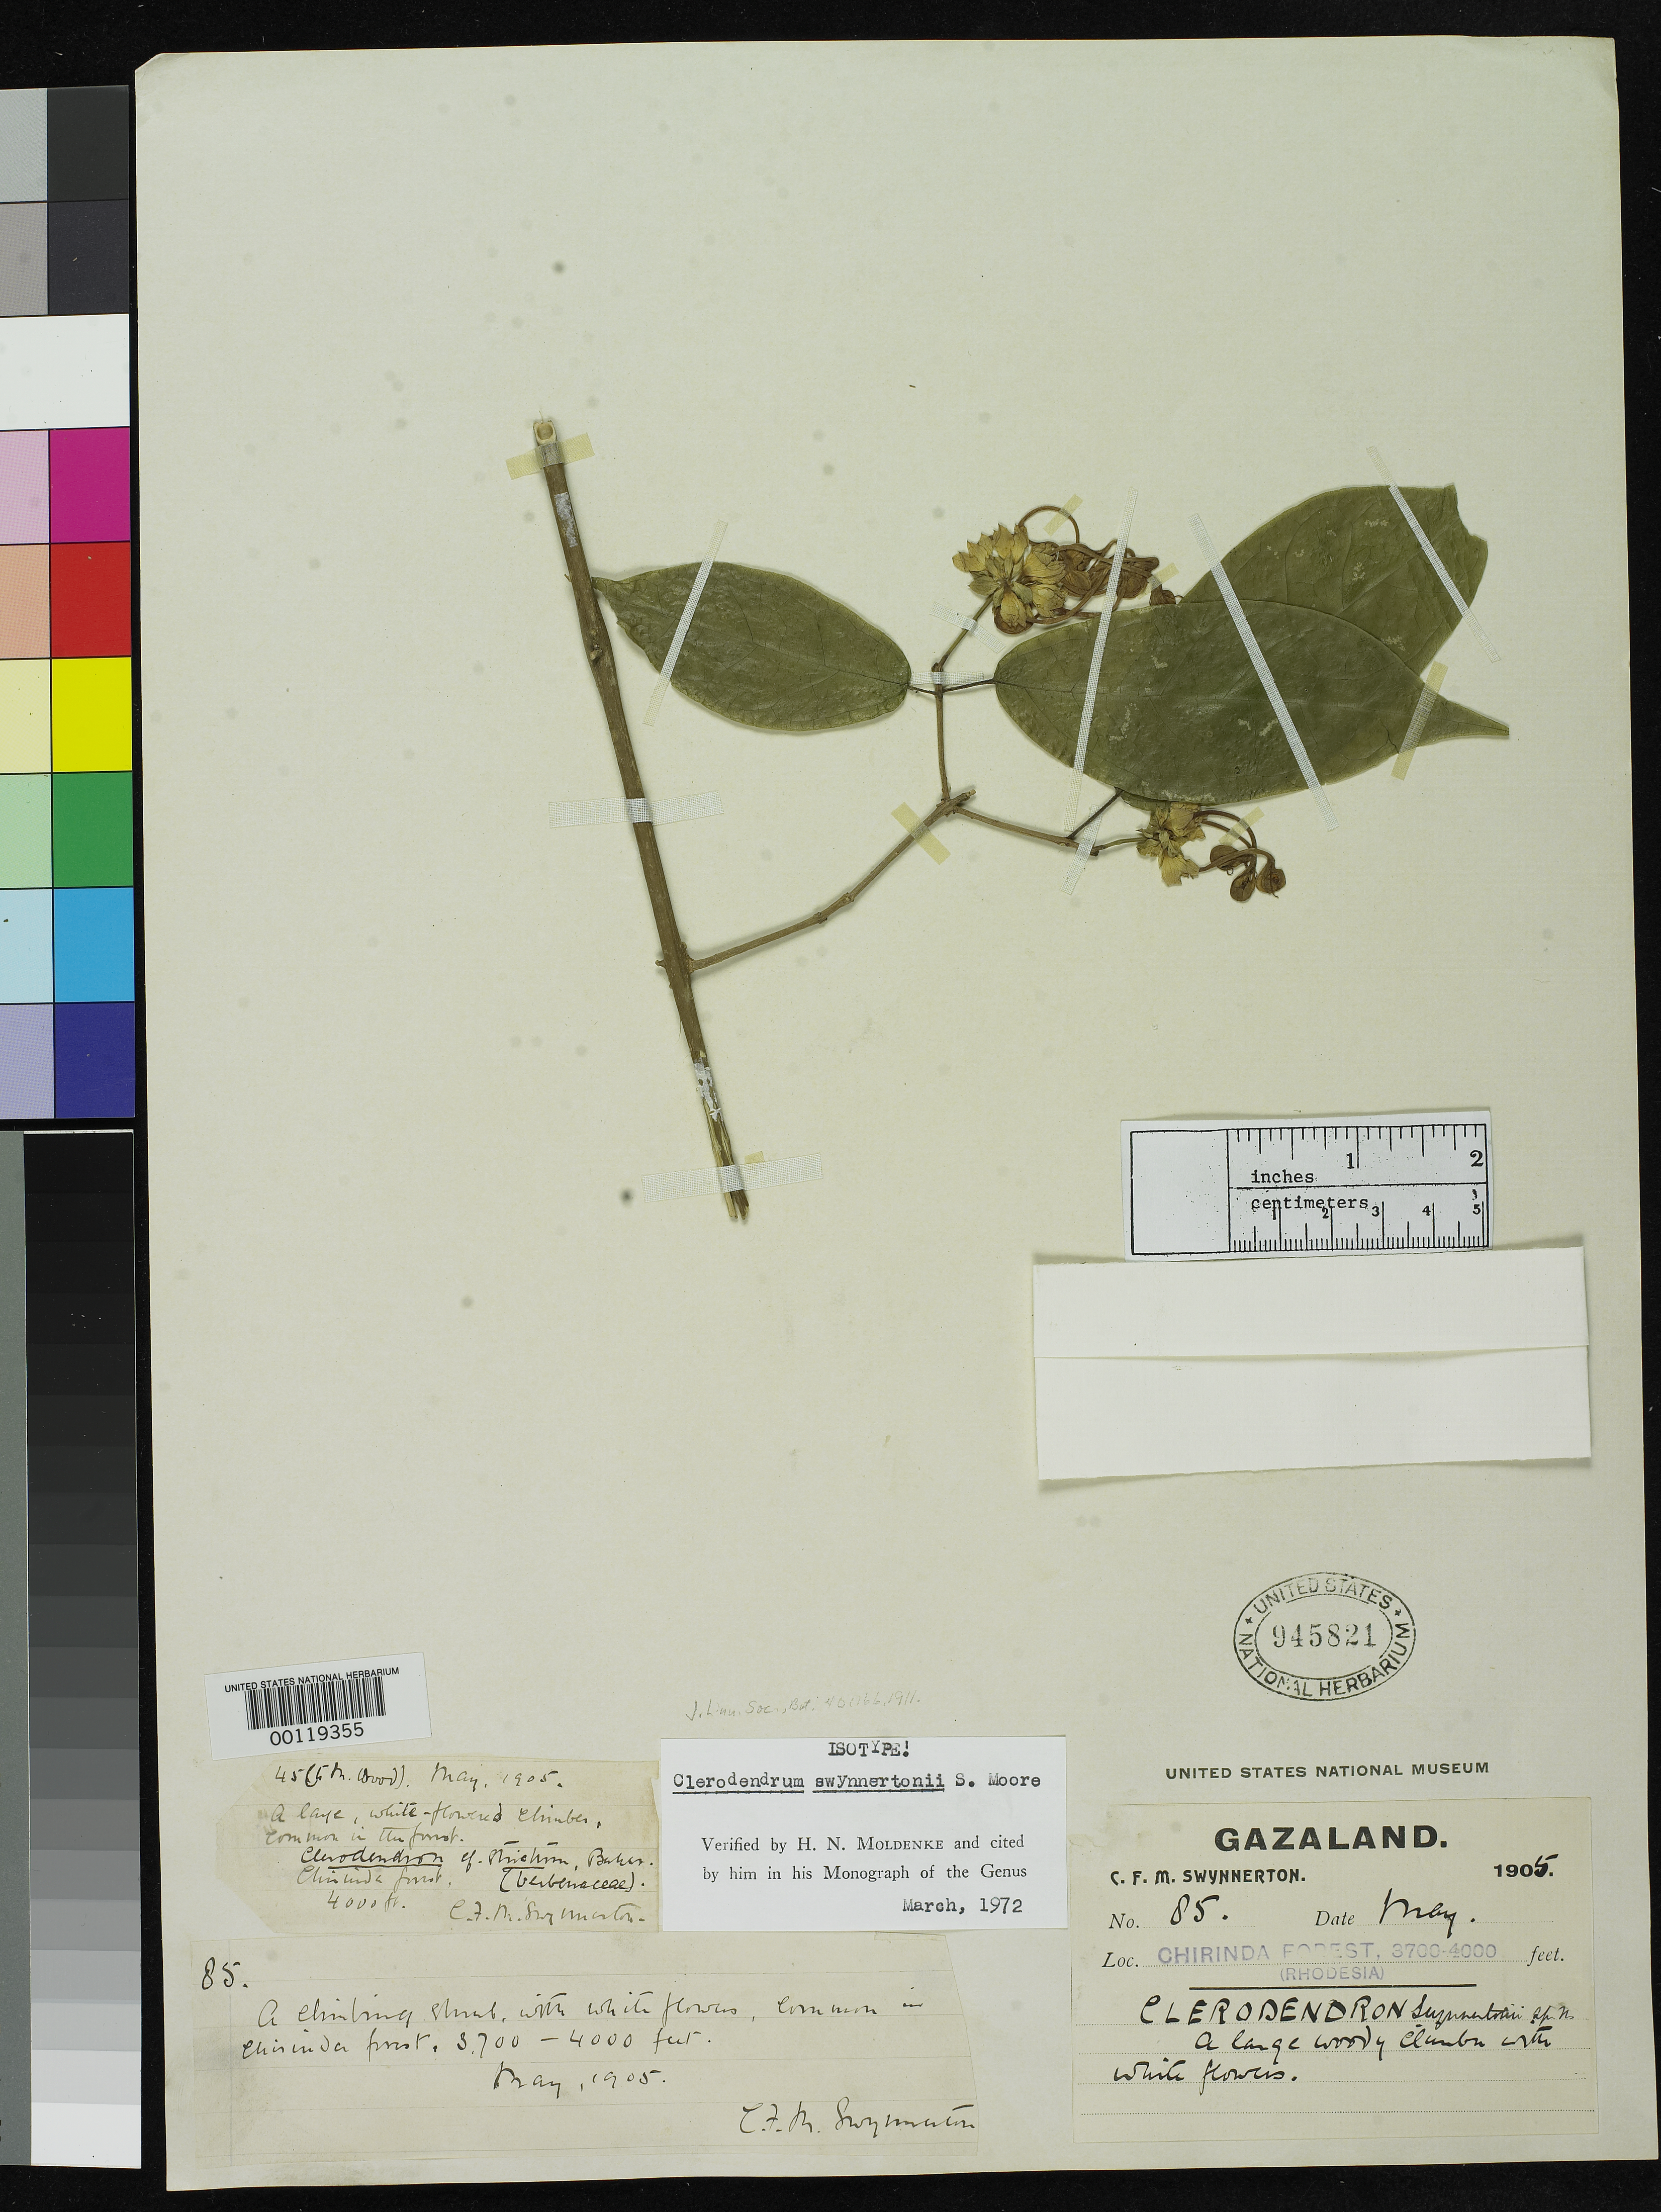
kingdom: Plantae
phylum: Tracheophyta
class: Magnoliopsida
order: Lamiales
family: Lamiaceae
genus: Clerodendrum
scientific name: Clerodendrum swynnertonii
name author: S. Moore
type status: Isotype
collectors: C. Swynnerton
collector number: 85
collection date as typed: May 1905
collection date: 1905-05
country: Zimbabwe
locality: Gazaland, Chirinda forest.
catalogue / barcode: US 945821